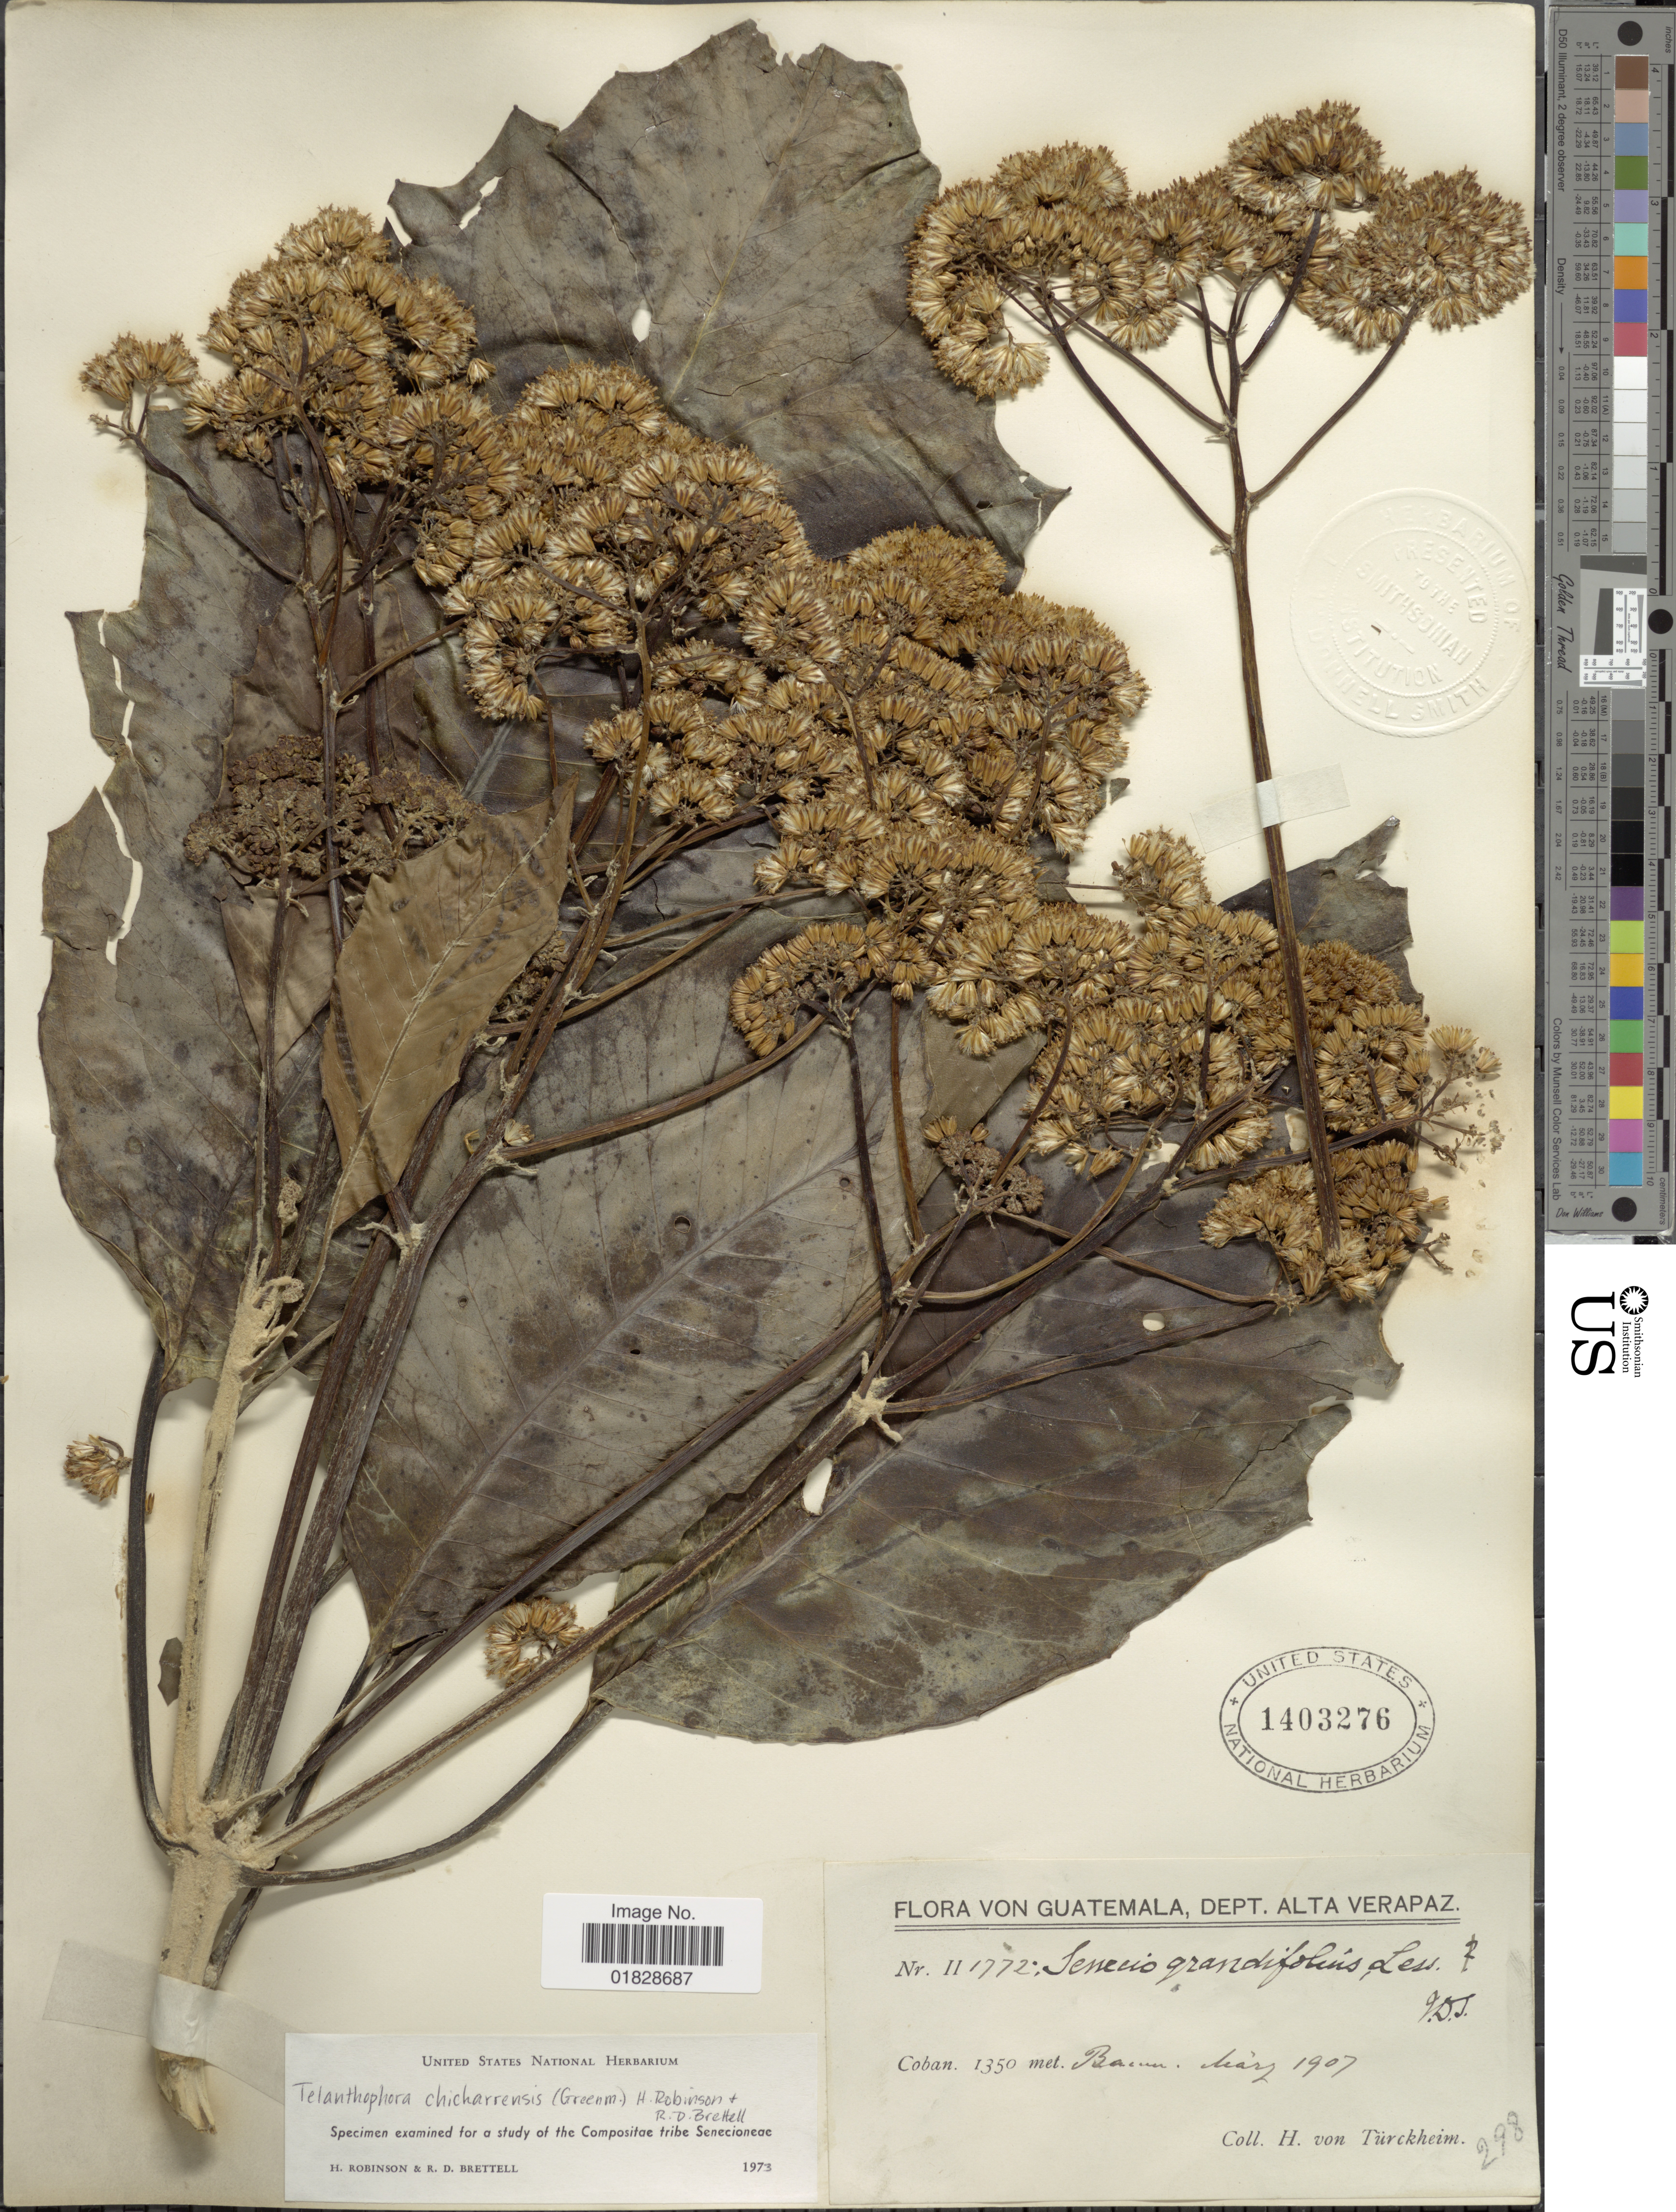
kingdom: Plantae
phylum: Tracheophyta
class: Magnoliopsida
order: Asterales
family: Asteraceae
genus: Telanthophora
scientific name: Telanthophora chicharrensis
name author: (Greenm.) H. Rob. & Brettell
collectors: H. von Türckheim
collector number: II 1772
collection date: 1907-03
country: Guatemala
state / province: Alta Verapaz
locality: Dept. Alta Verapaz. Coban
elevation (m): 1350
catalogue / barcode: US 1403276